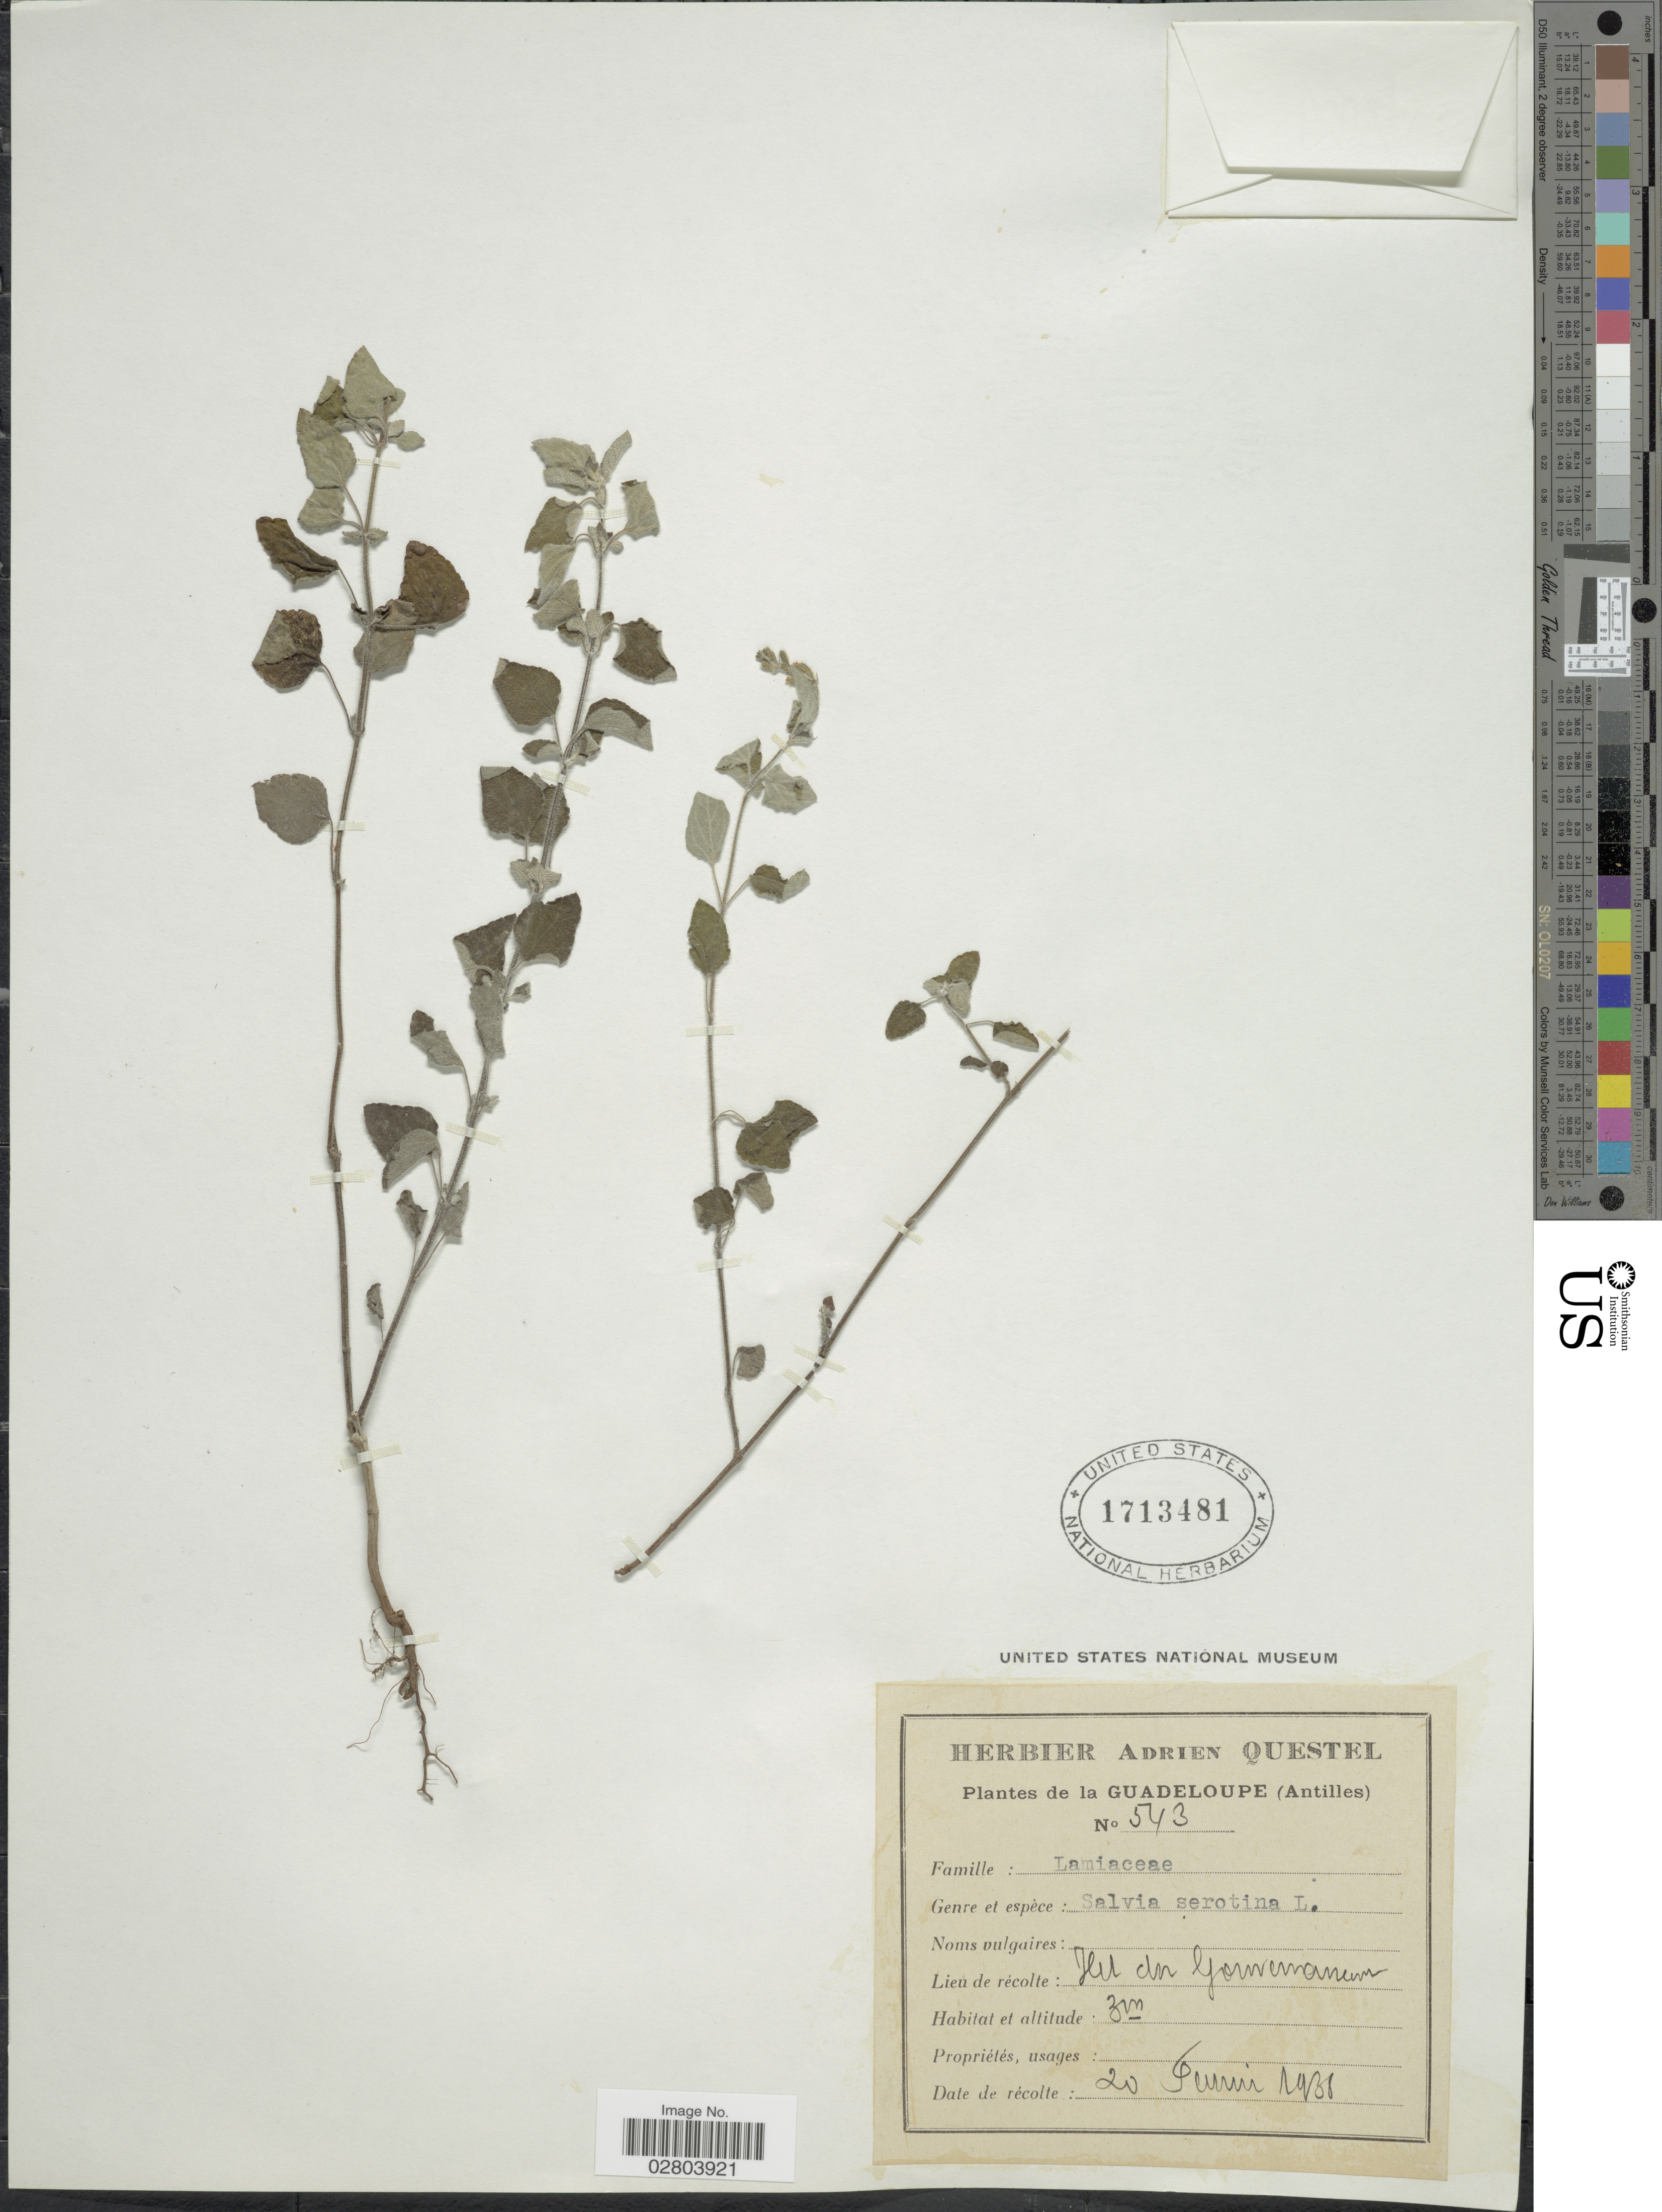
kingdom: Plantae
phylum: Tracheophyta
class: Magnoliopsida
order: Lamiales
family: Lamiaceae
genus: Salvia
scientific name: Salvia serotina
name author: L.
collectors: ex herb. A. Questal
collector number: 543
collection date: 1938-02-20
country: Guadeloupe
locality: (Antilles) Hill on Gomemanem.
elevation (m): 3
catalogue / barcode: US 1713481